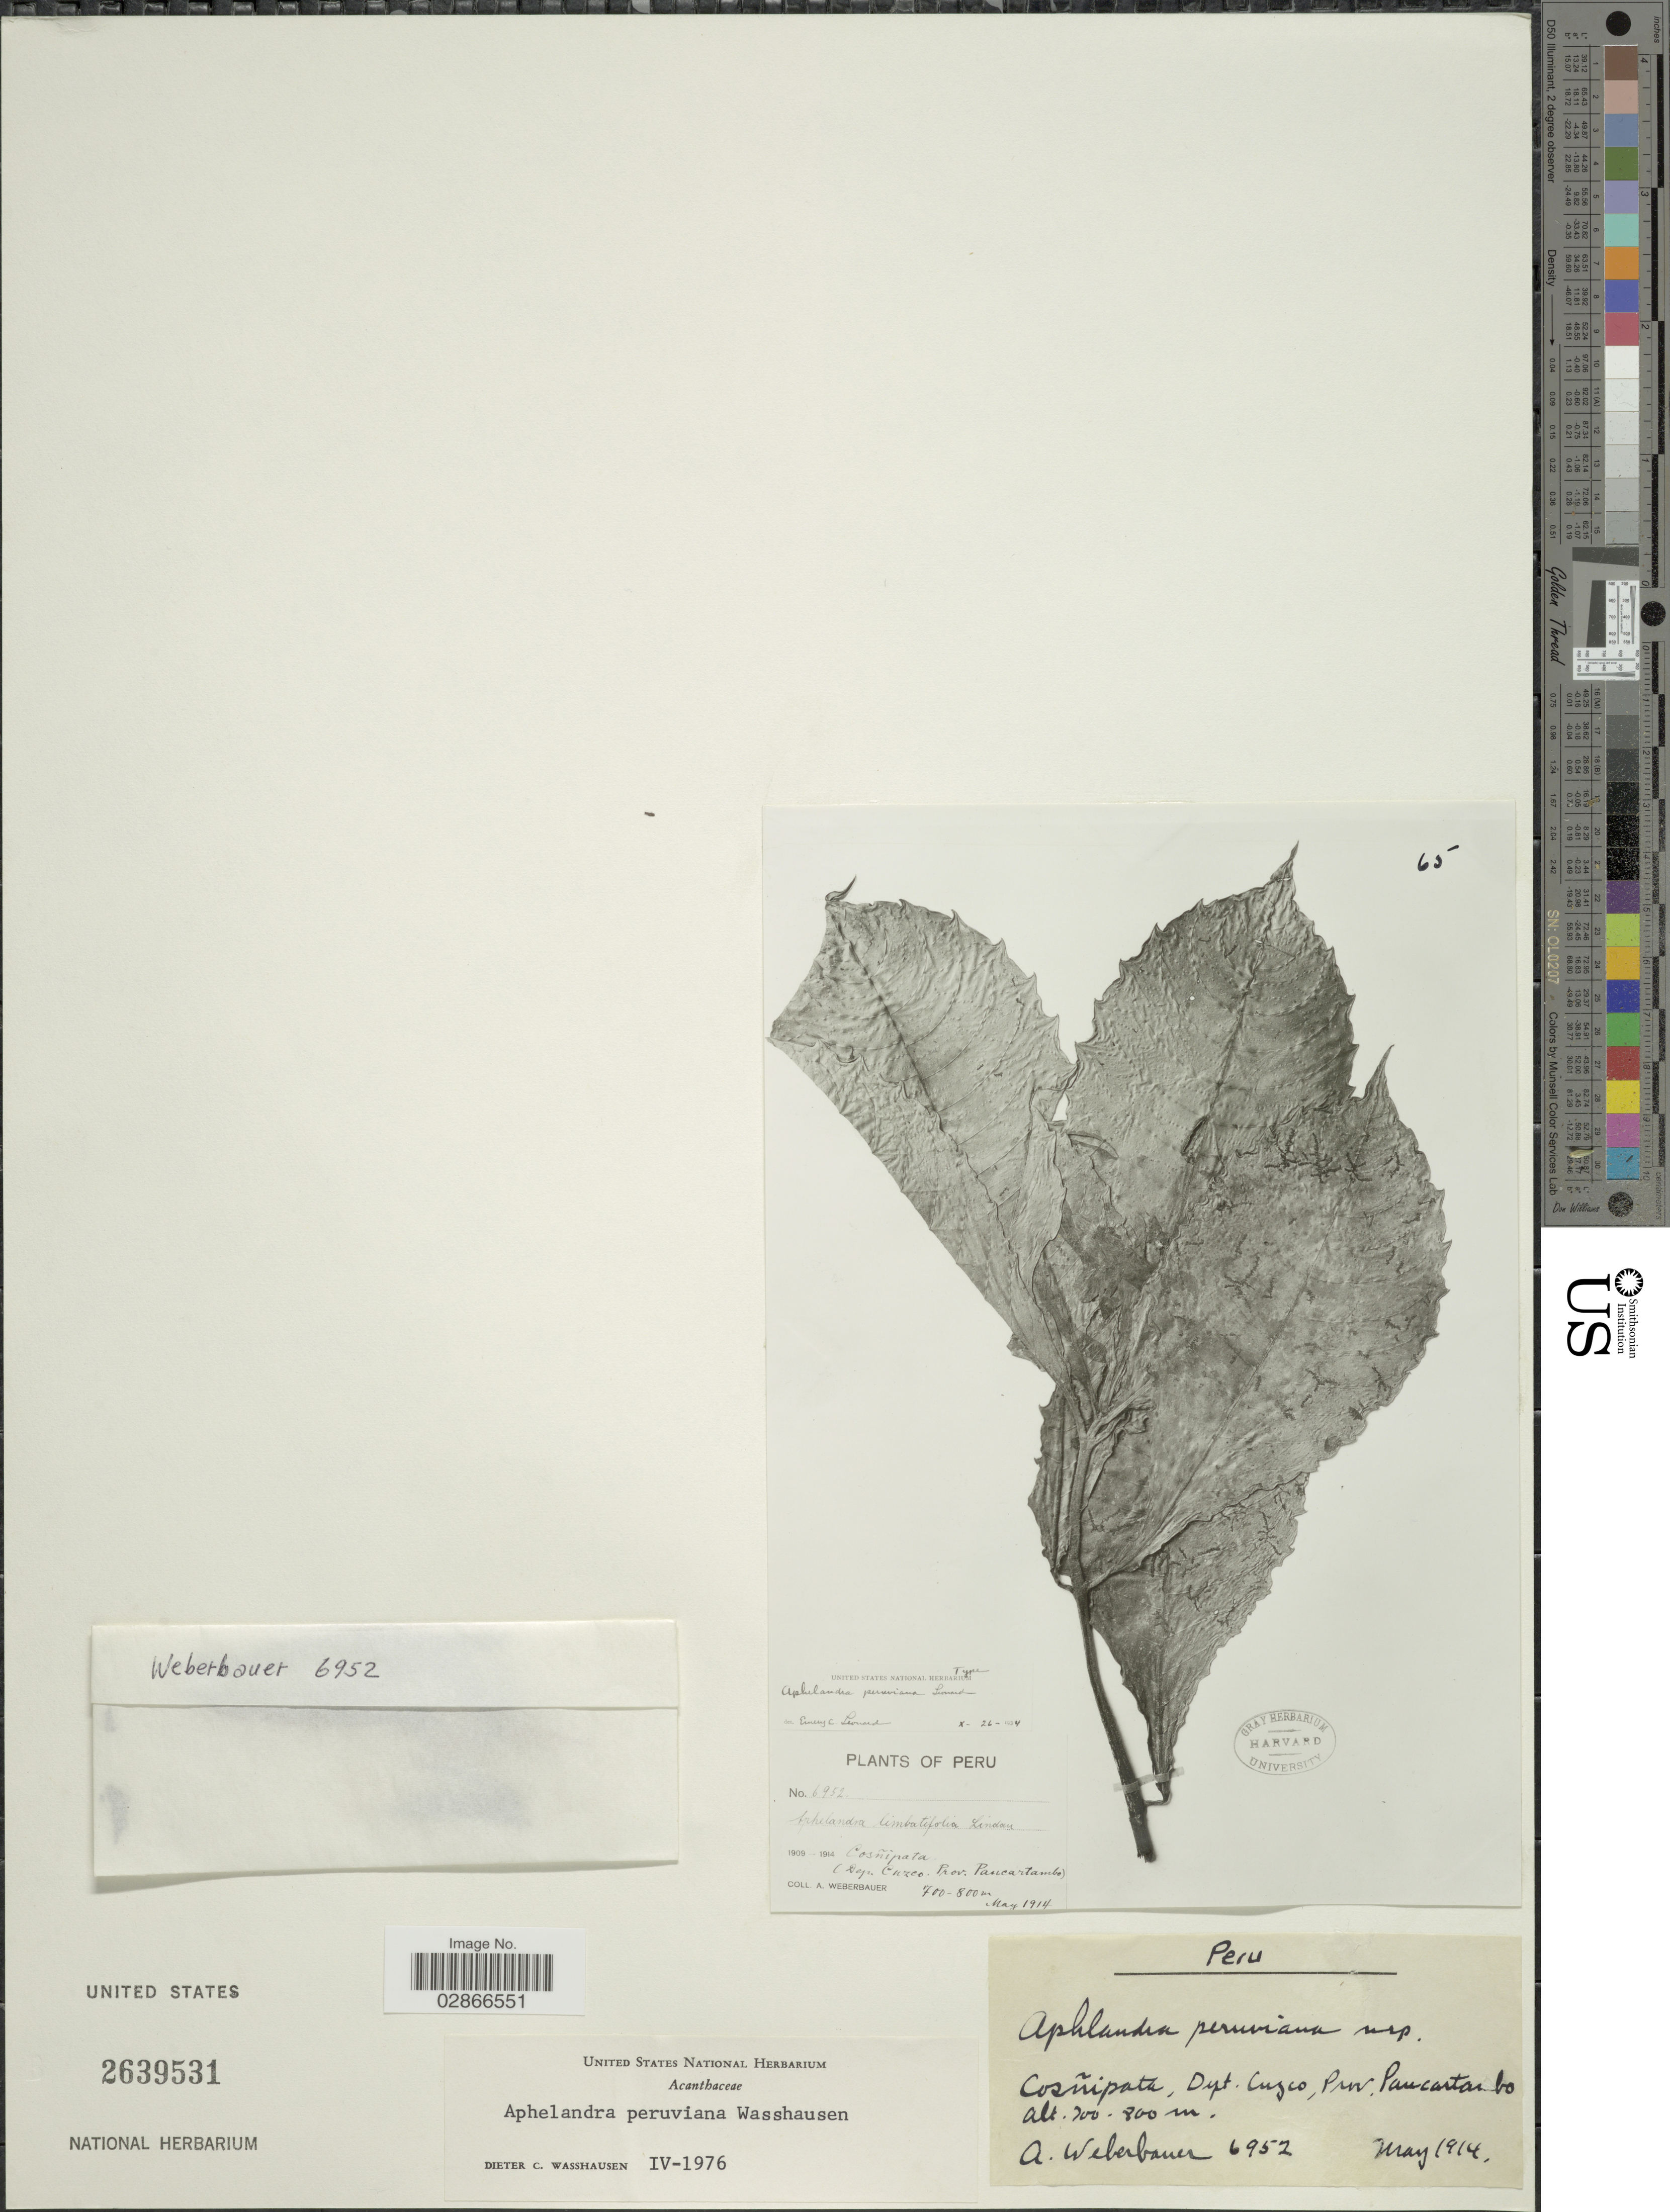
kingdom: Plantae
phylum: Tracheophyta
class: Magnoliopsida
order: Lamiales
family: Acanthaceae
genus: Aphelandra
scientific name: Aphelandra castanaefolia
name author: Britton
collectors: A. Weberbauer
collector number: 6952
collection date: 1914-05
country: Peru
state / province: Cusco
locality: Cosñipata, Dept. Cuzco. Prov. Paucartambo.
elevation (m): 700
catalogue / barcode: US 2639531